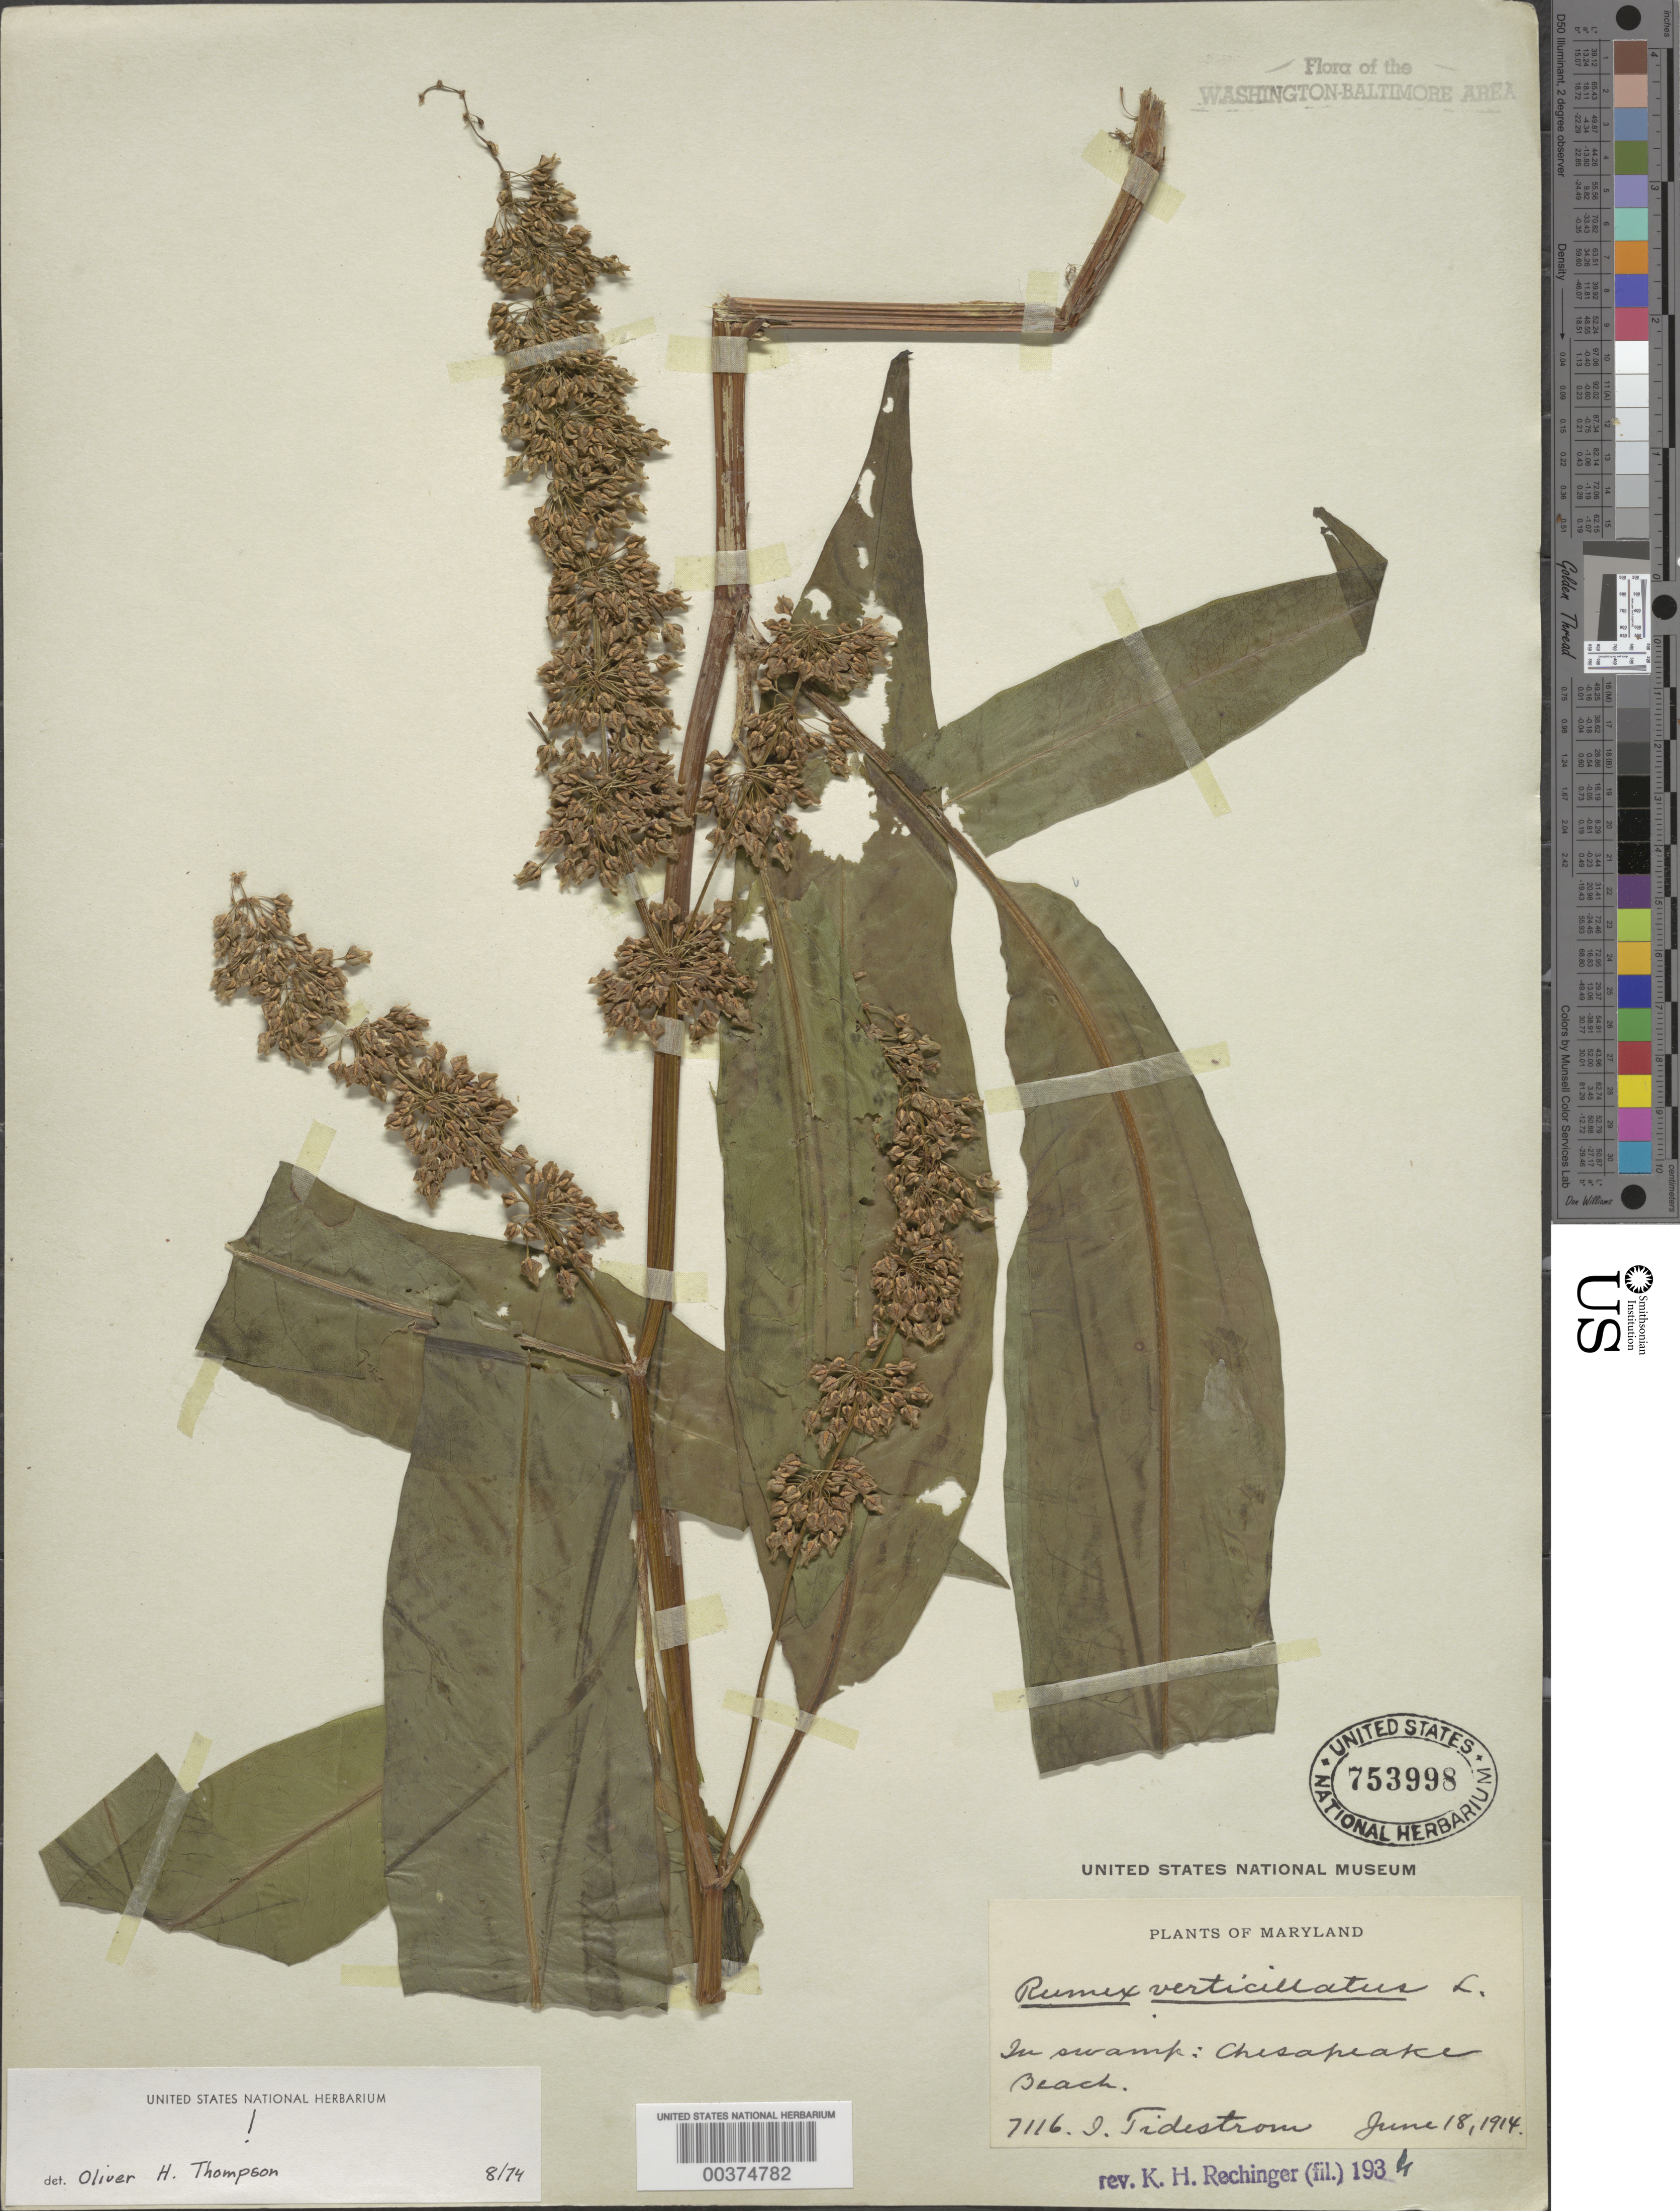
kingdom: Plantae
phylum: Tracheophyta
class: Magnoliopsida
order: Caryophyllales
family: Polygonaceae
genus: Rumex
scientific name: Rumex verticillatus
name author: L.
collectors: I. F. Tidestrom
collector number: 7116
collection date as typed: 18 Jun 1914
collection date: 1914-06-18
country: United States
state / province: Maryland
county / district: Calvert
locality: Chesapeake Beach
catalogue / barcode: US 753998